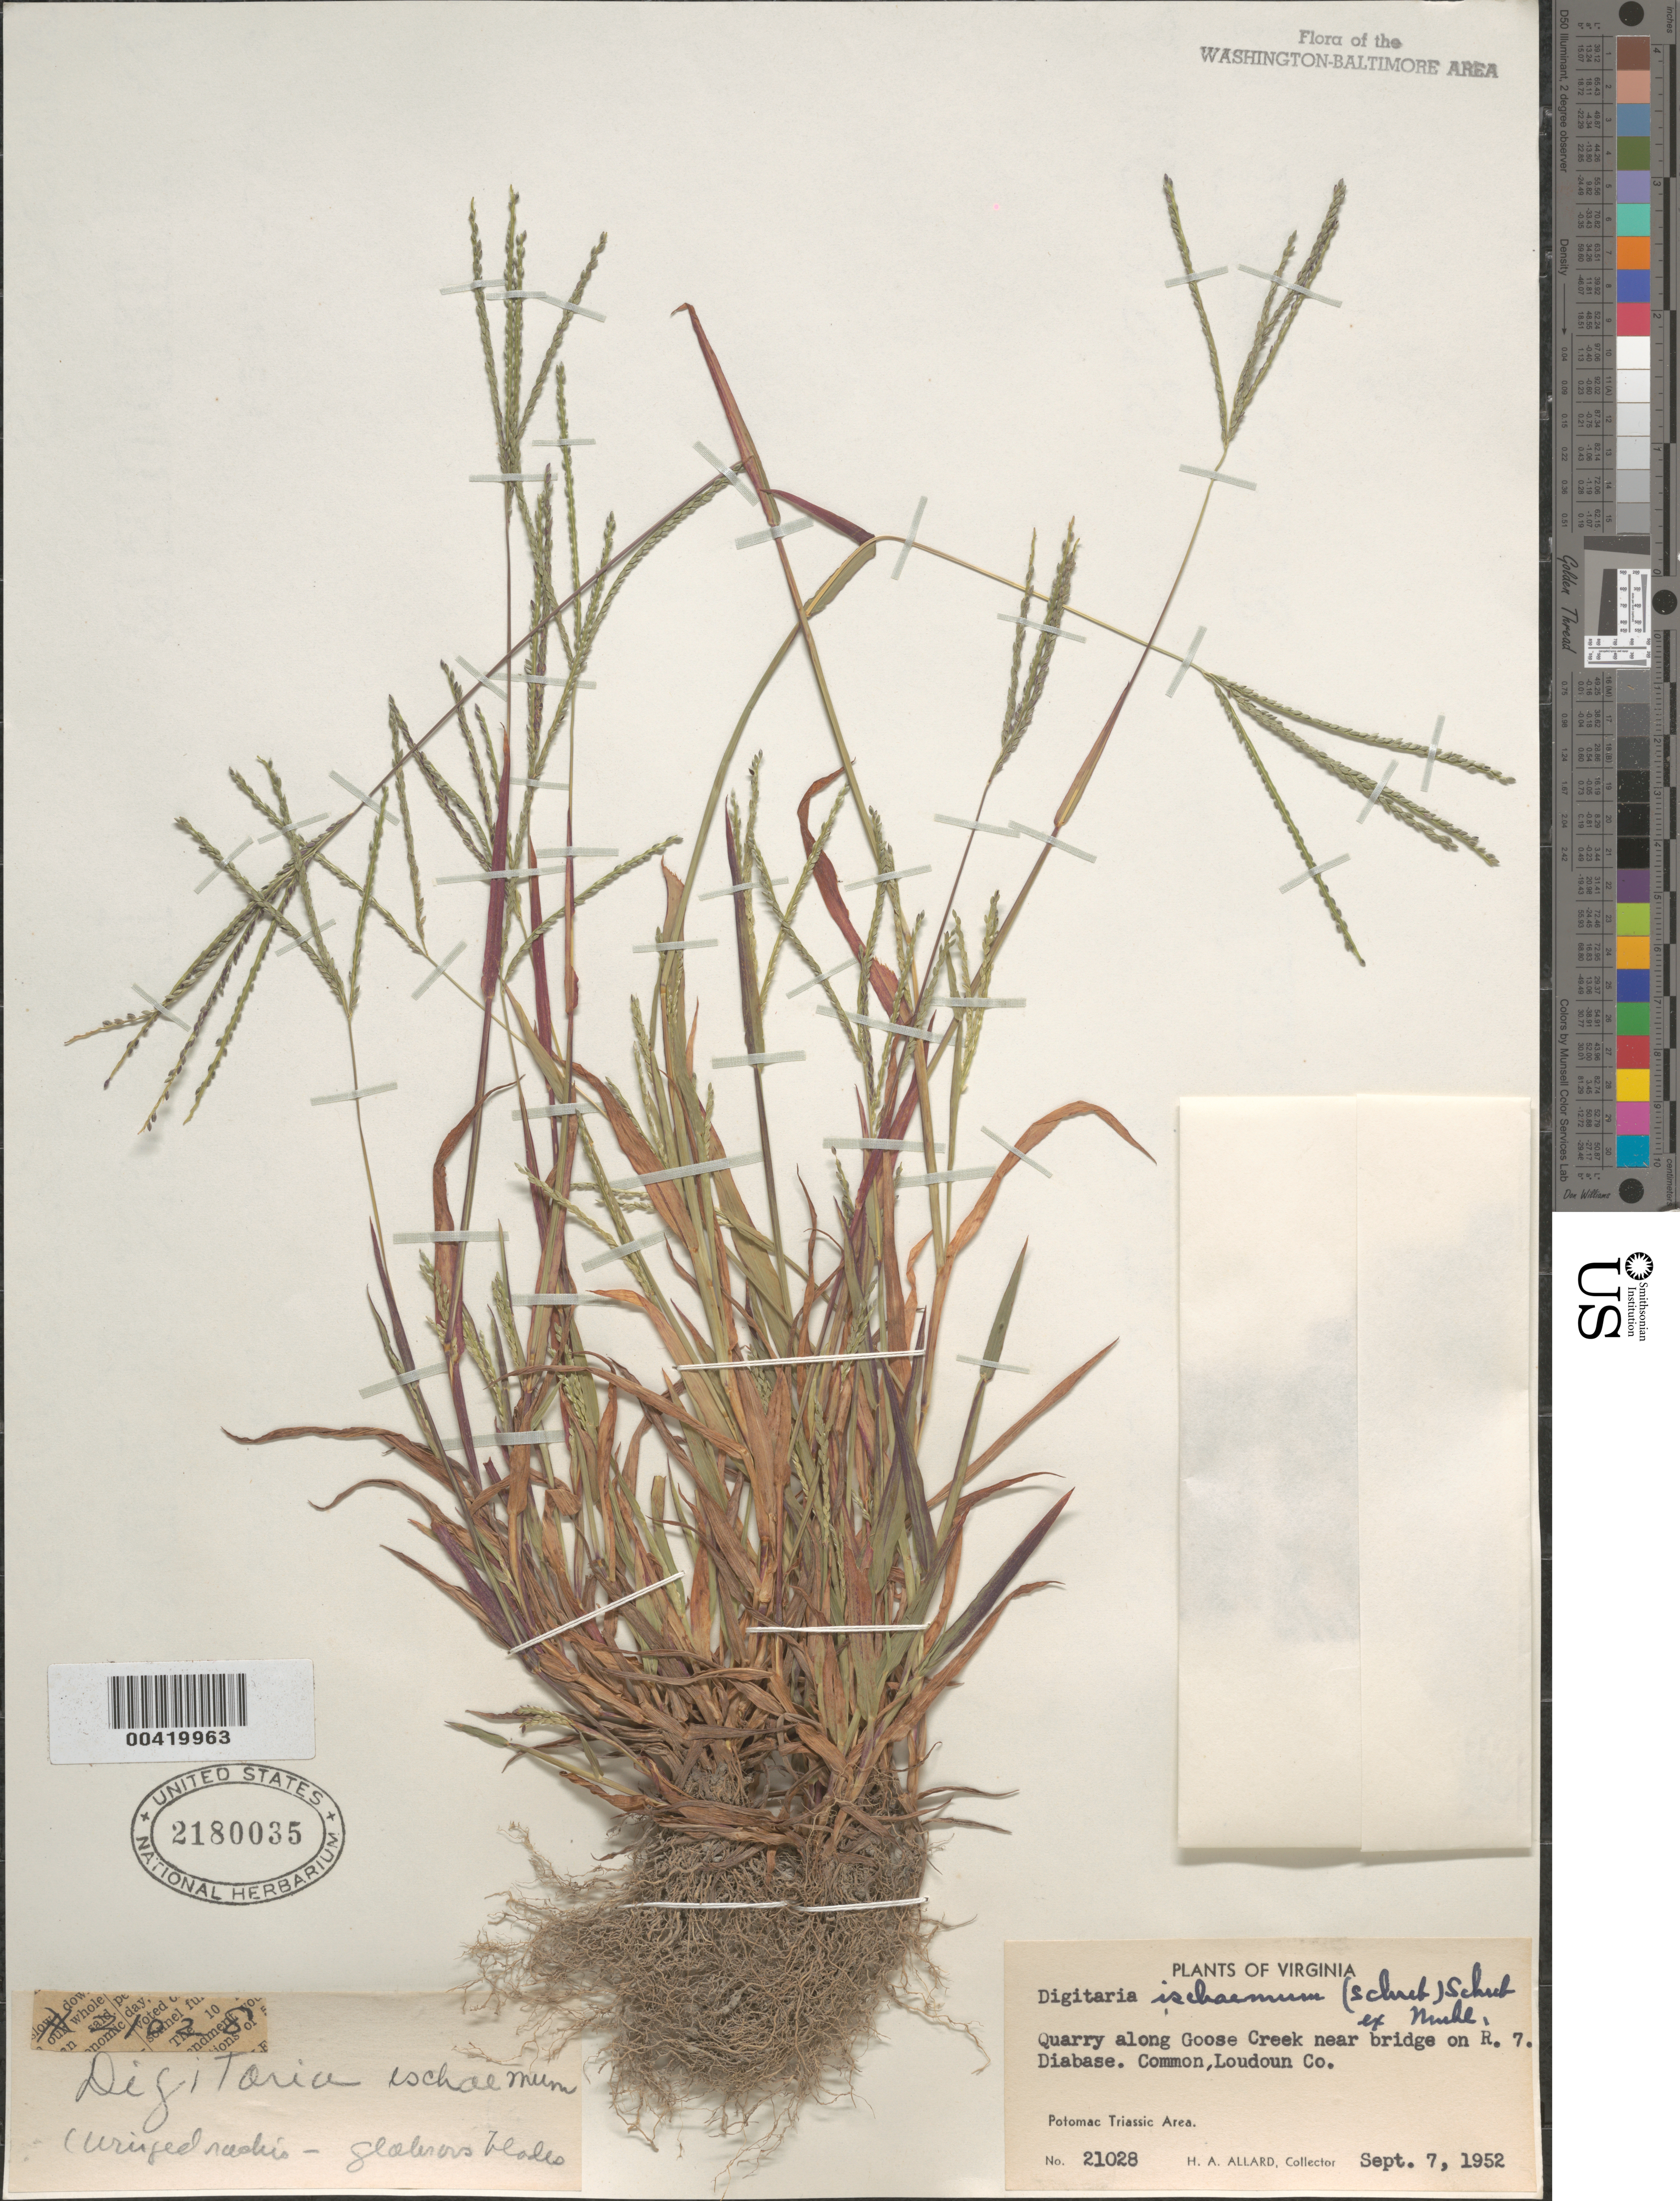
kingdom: Plantae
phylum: Tracheophyta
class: Liliopsida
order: Poales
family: Poaceae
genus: Digitaria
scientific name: Digitaria ischaemum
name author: (Schreber) Schreber ex Muhl.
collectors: H. A. Allard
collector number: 21028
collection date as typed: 07 Sep 1952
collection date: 1952-09-07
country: United States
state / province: Virginia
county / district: Loudoun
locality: Goose Creek, Route 7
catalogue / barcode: US 2180035